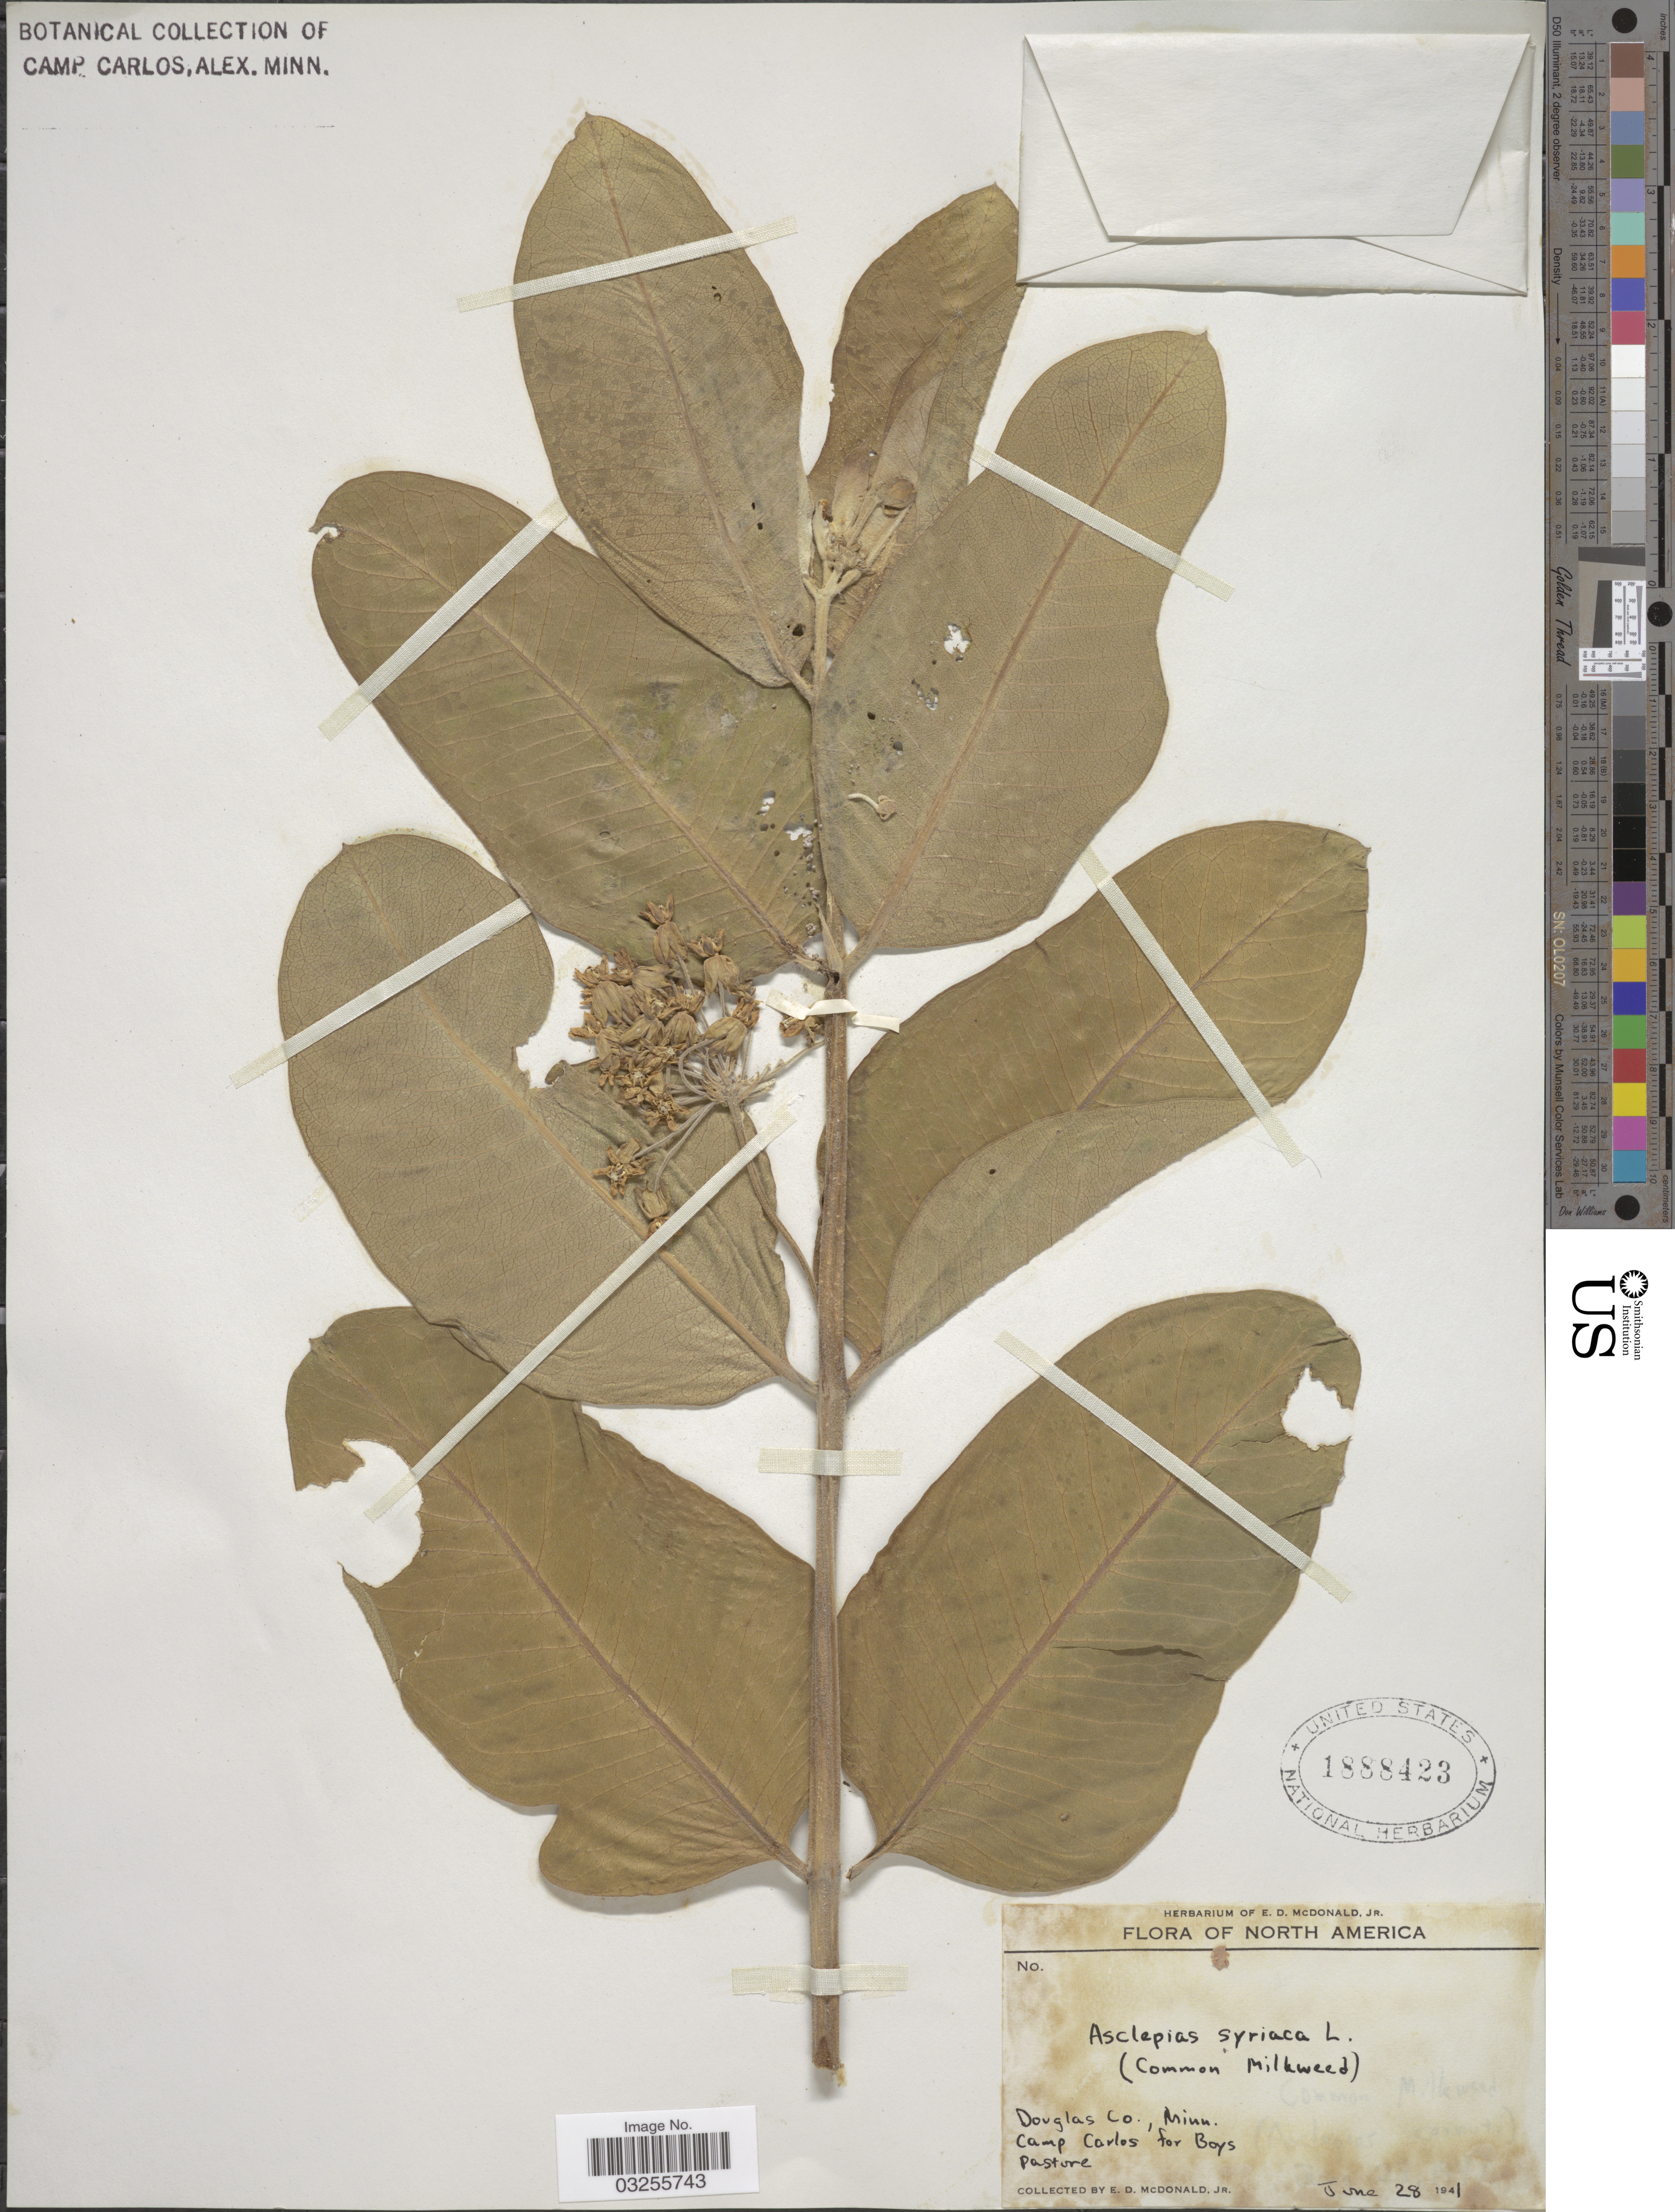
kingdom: Plantae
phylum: Tracheophyta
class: Magnoliopsida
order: Gentianales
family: Apocynaceae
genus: Asclepias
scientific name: Asclepias syriaca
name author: L.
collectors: E. D. McDonald Jr.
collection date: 1941-06-28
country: United States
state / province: Minnesota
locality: Douglas Co. Camp Carlos for Boys.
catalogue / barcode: US 1888423